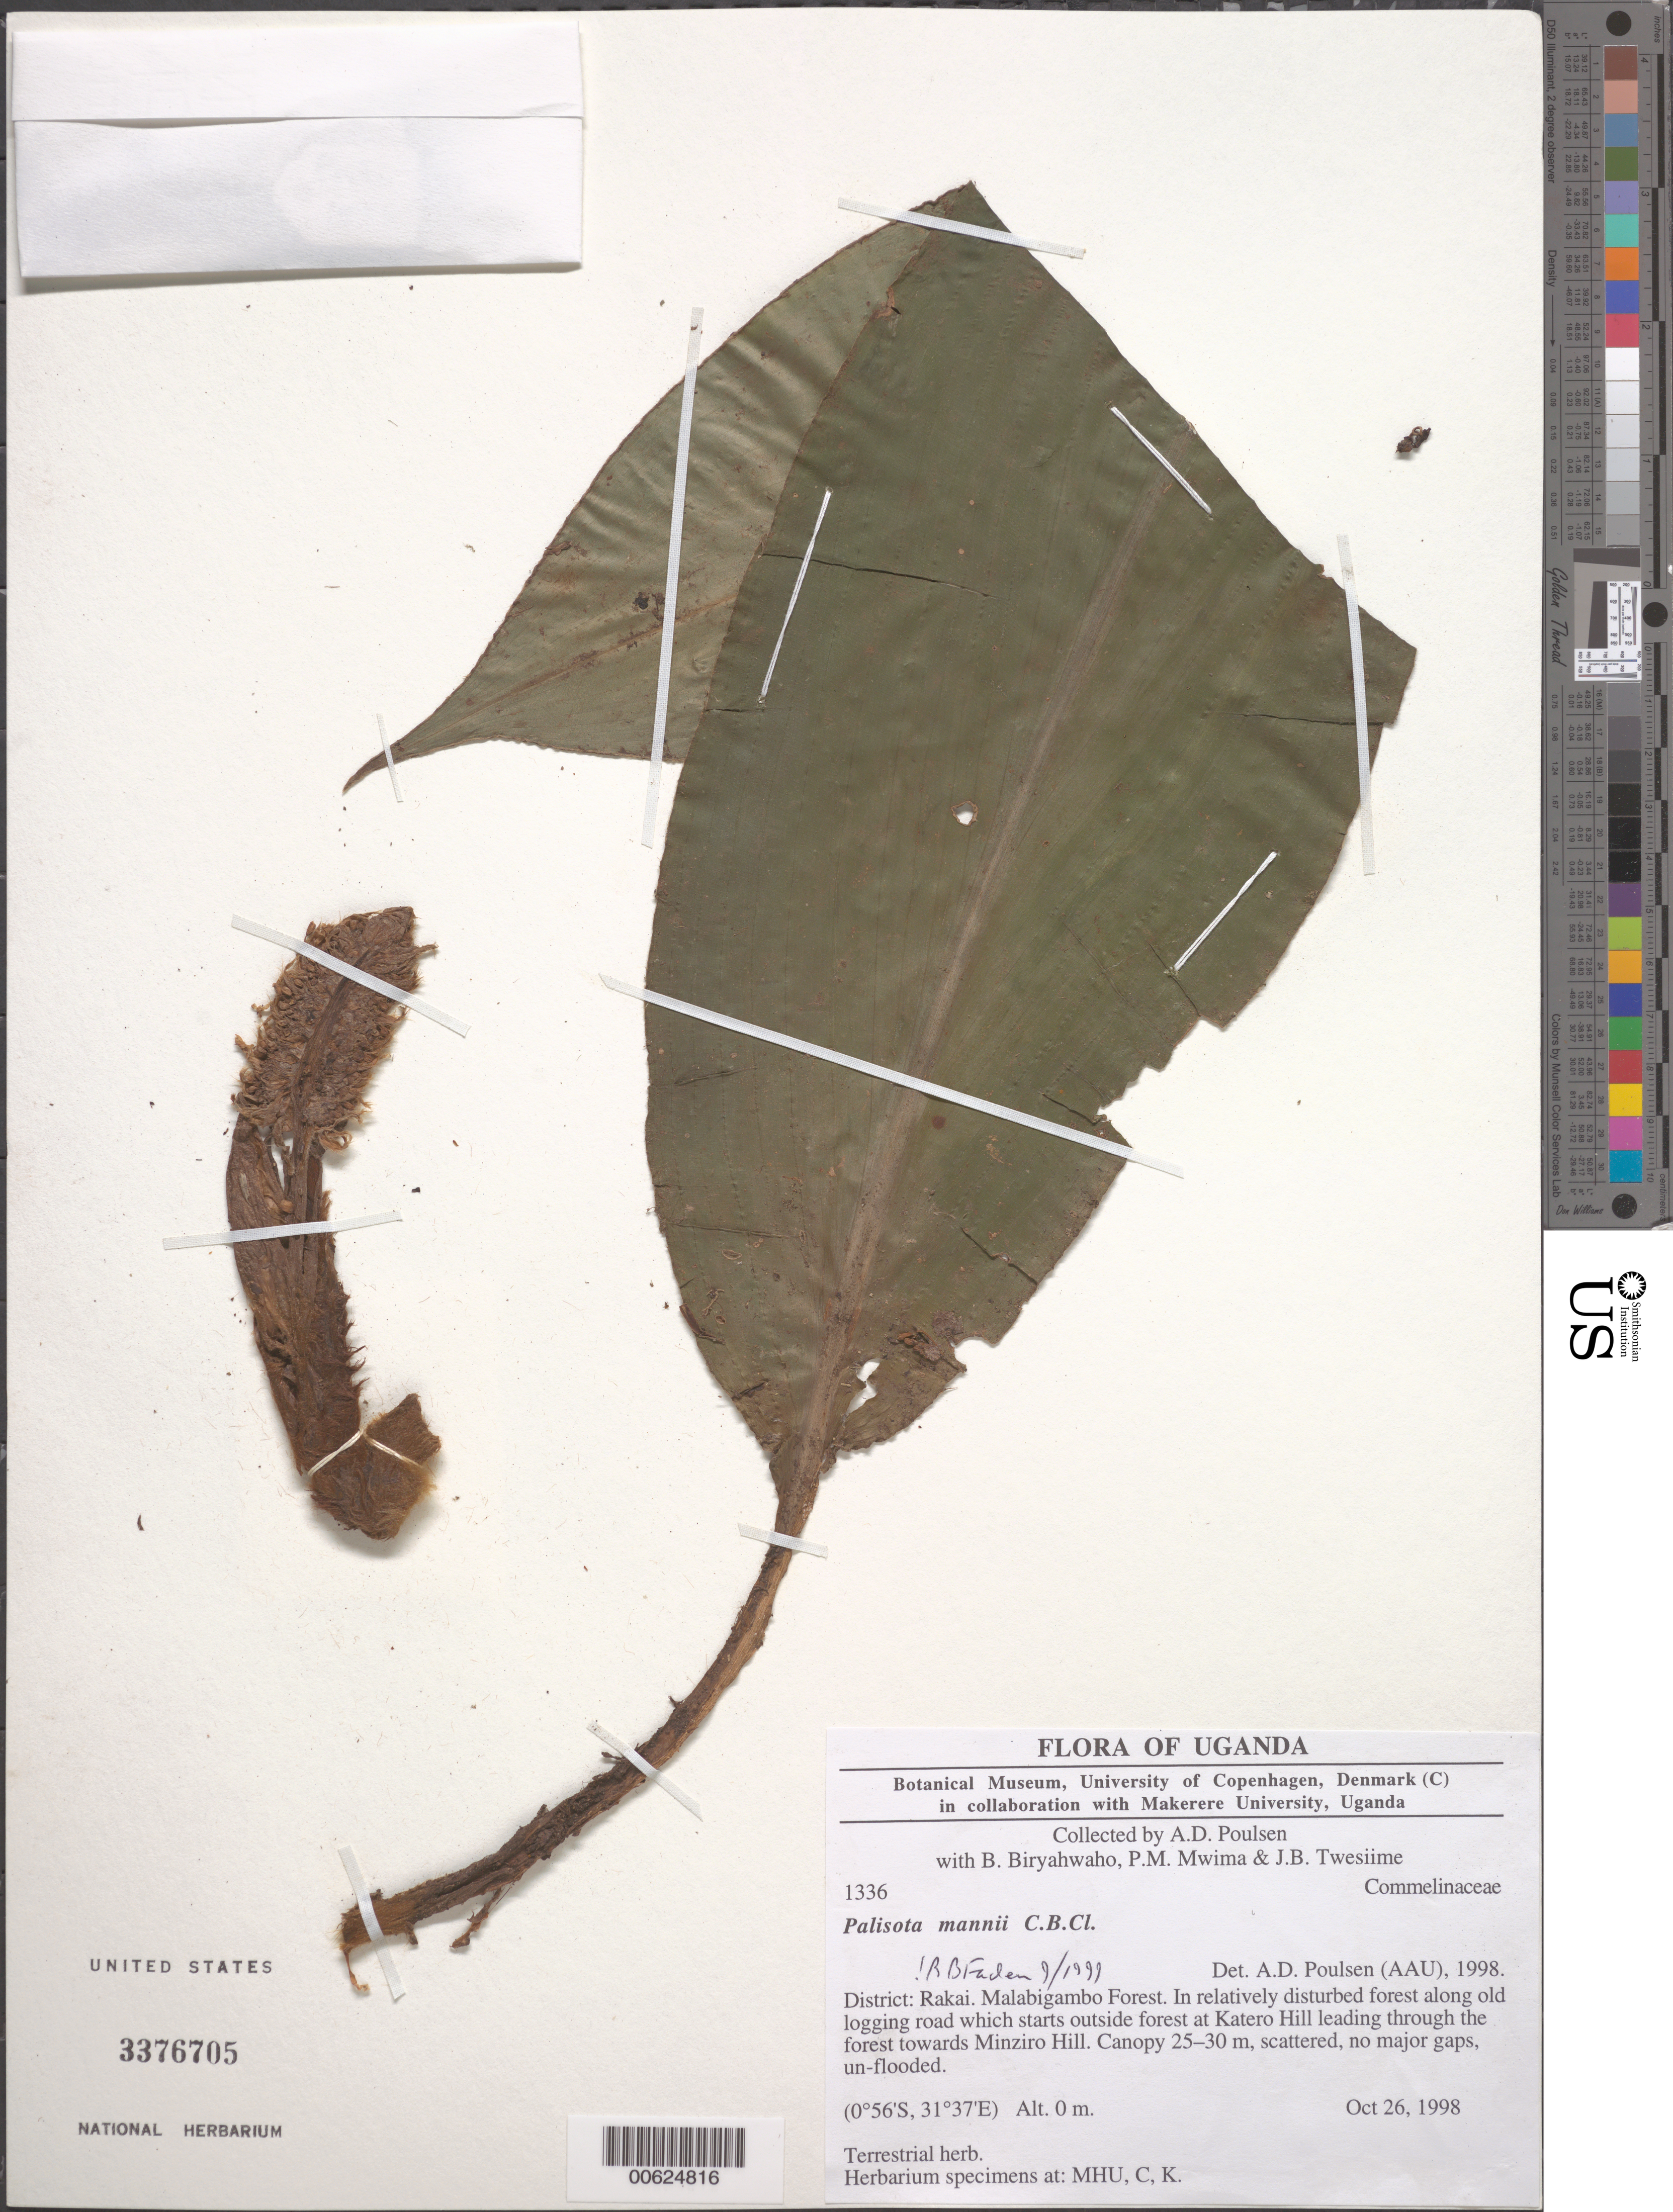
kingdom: Plantae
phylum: Tracheophyta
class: Liliopsida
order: Commelinales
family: Commelinaceae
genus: Palisota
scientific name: Palisota mannii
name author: C.B. Clarke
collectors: A. Poulsen, B. Biryahwaho, P. Mwima & J. Twesiime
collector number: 1336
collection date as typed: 26 Oct 1998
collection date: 1998-10-26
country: Uganda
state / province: Western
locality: Malagigambo forest. Rakai.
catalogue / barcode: US 3376705